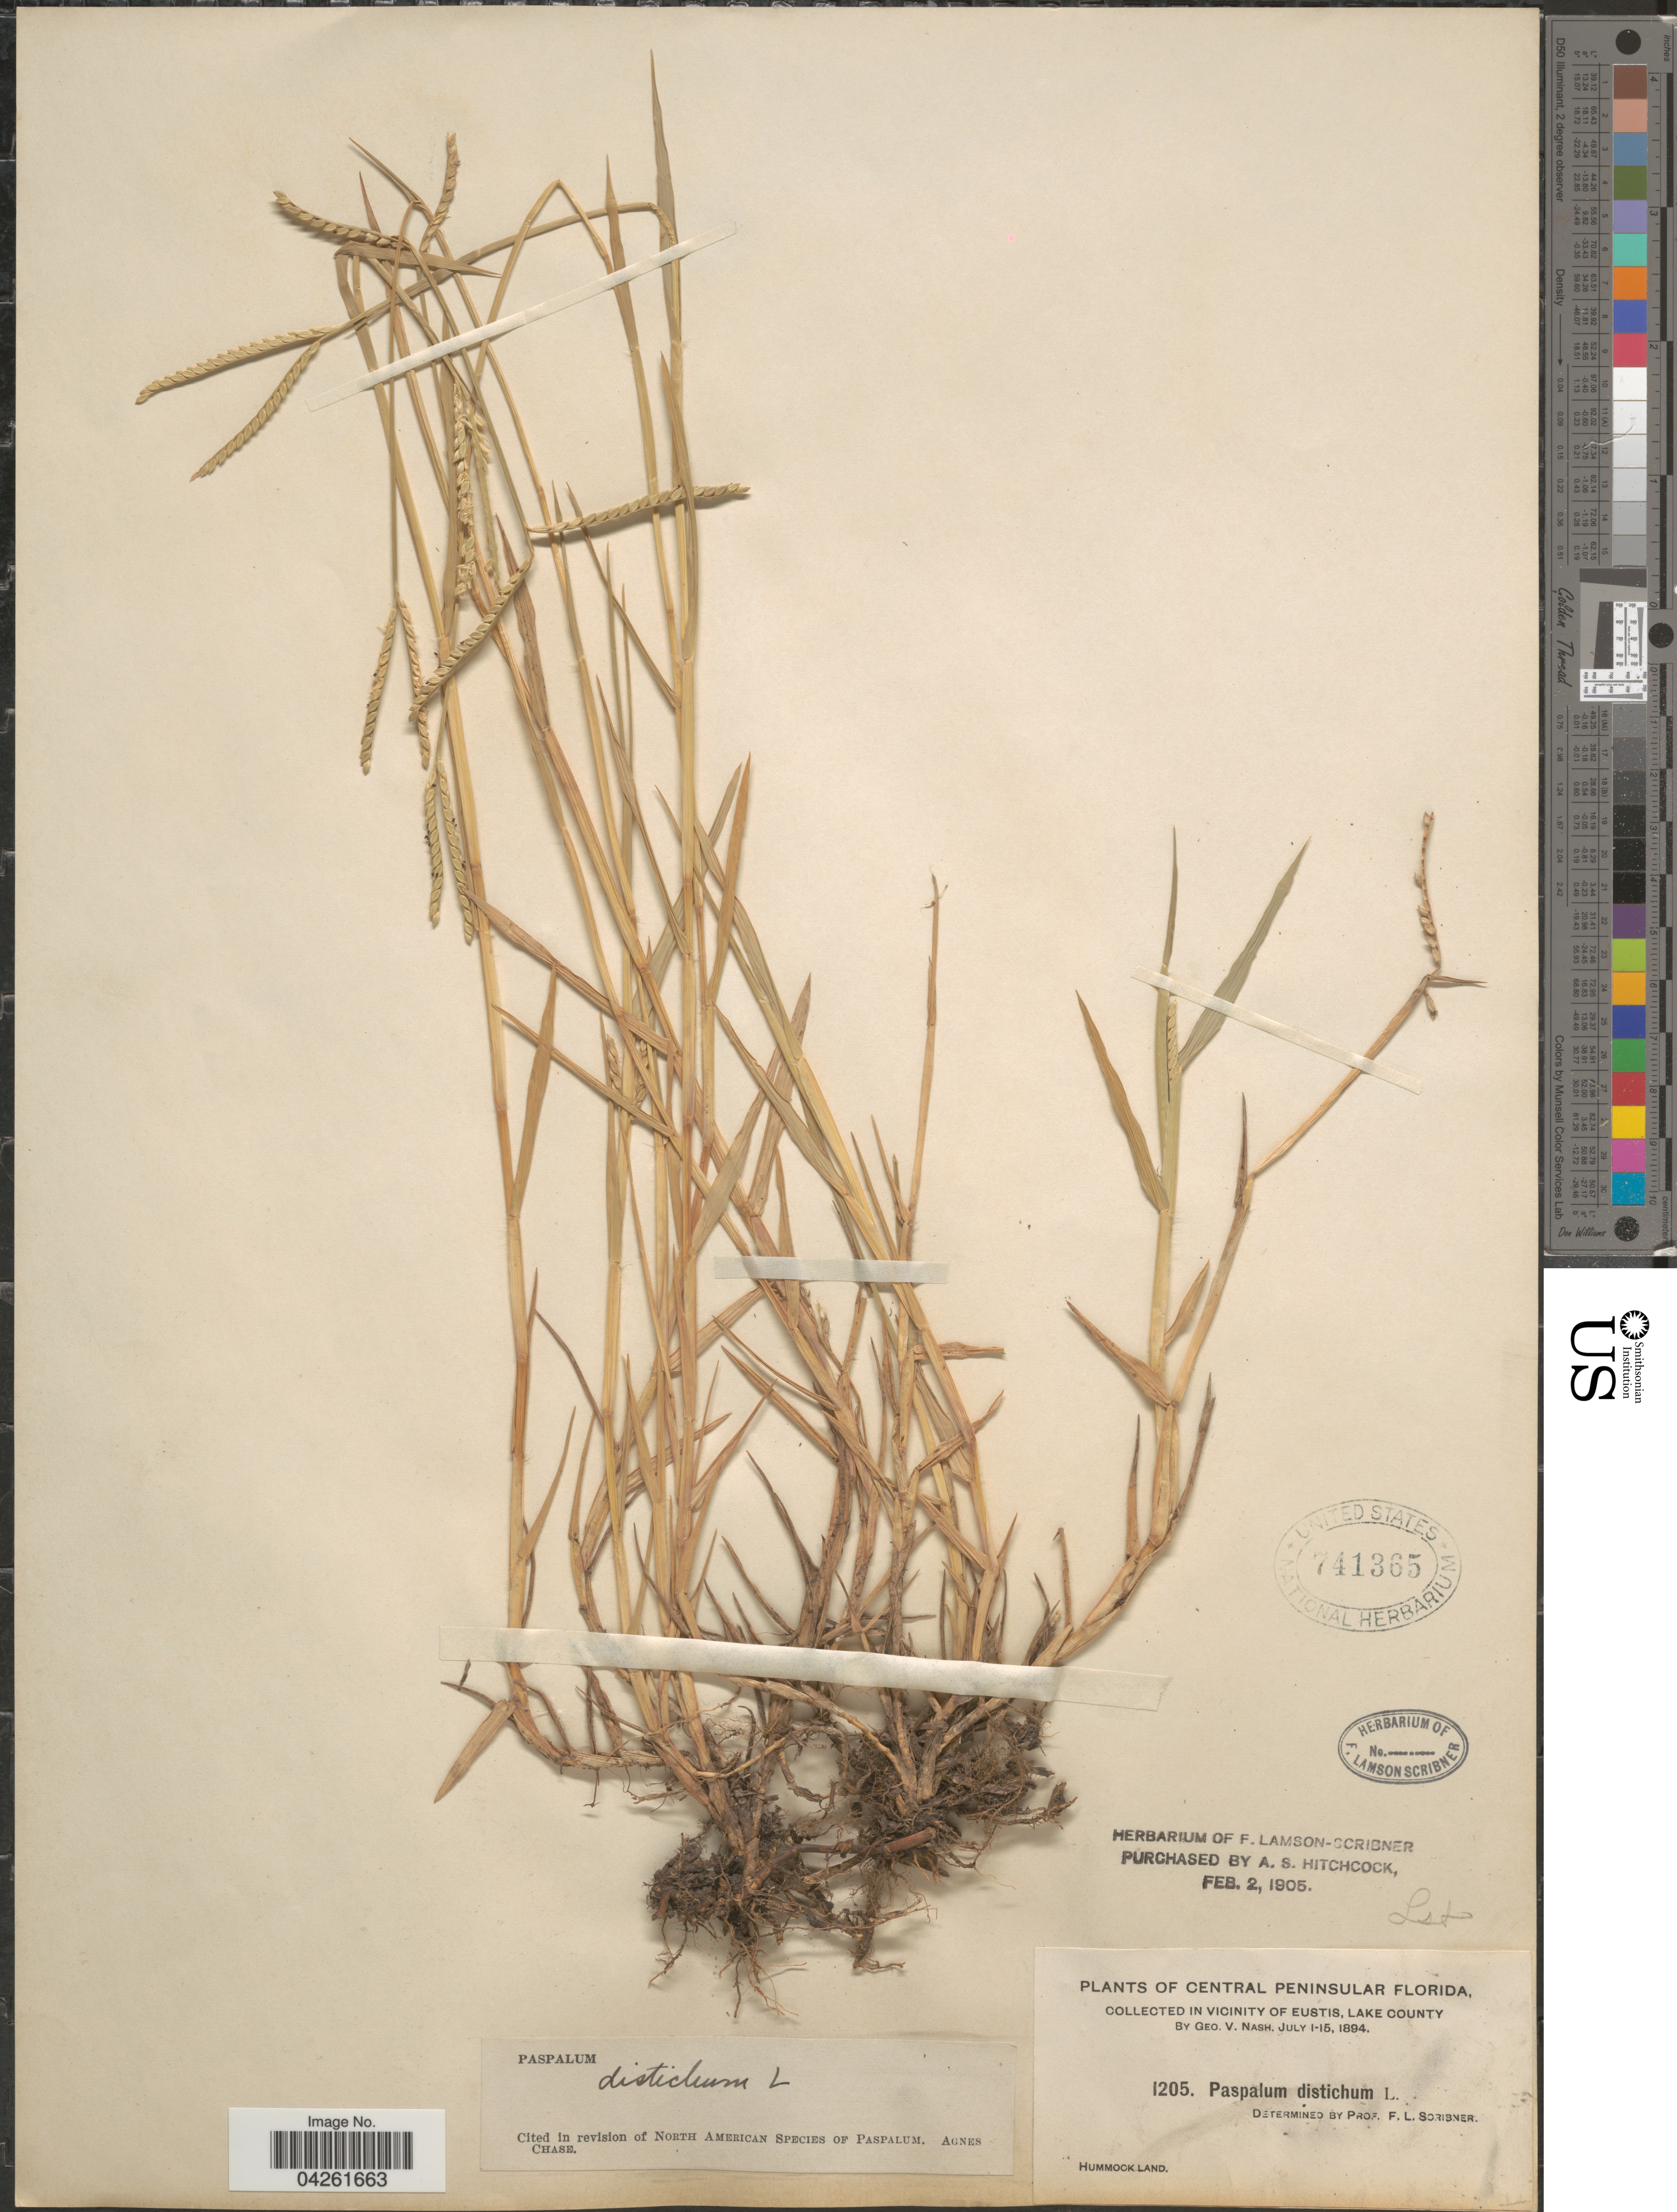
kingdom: Plantae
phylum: Tracheophyta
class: Liliopsida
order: Poales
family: Poaceae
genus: Paspalum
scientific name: Paspalum distichum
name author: L.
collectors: G. V. Nash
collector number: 1205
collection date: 1894-07-01/1894-07-15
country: United States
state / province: Florida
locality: Central Peninsular Florida. In Vicinity Of Eustis, Lake County.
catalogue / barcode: US 741365